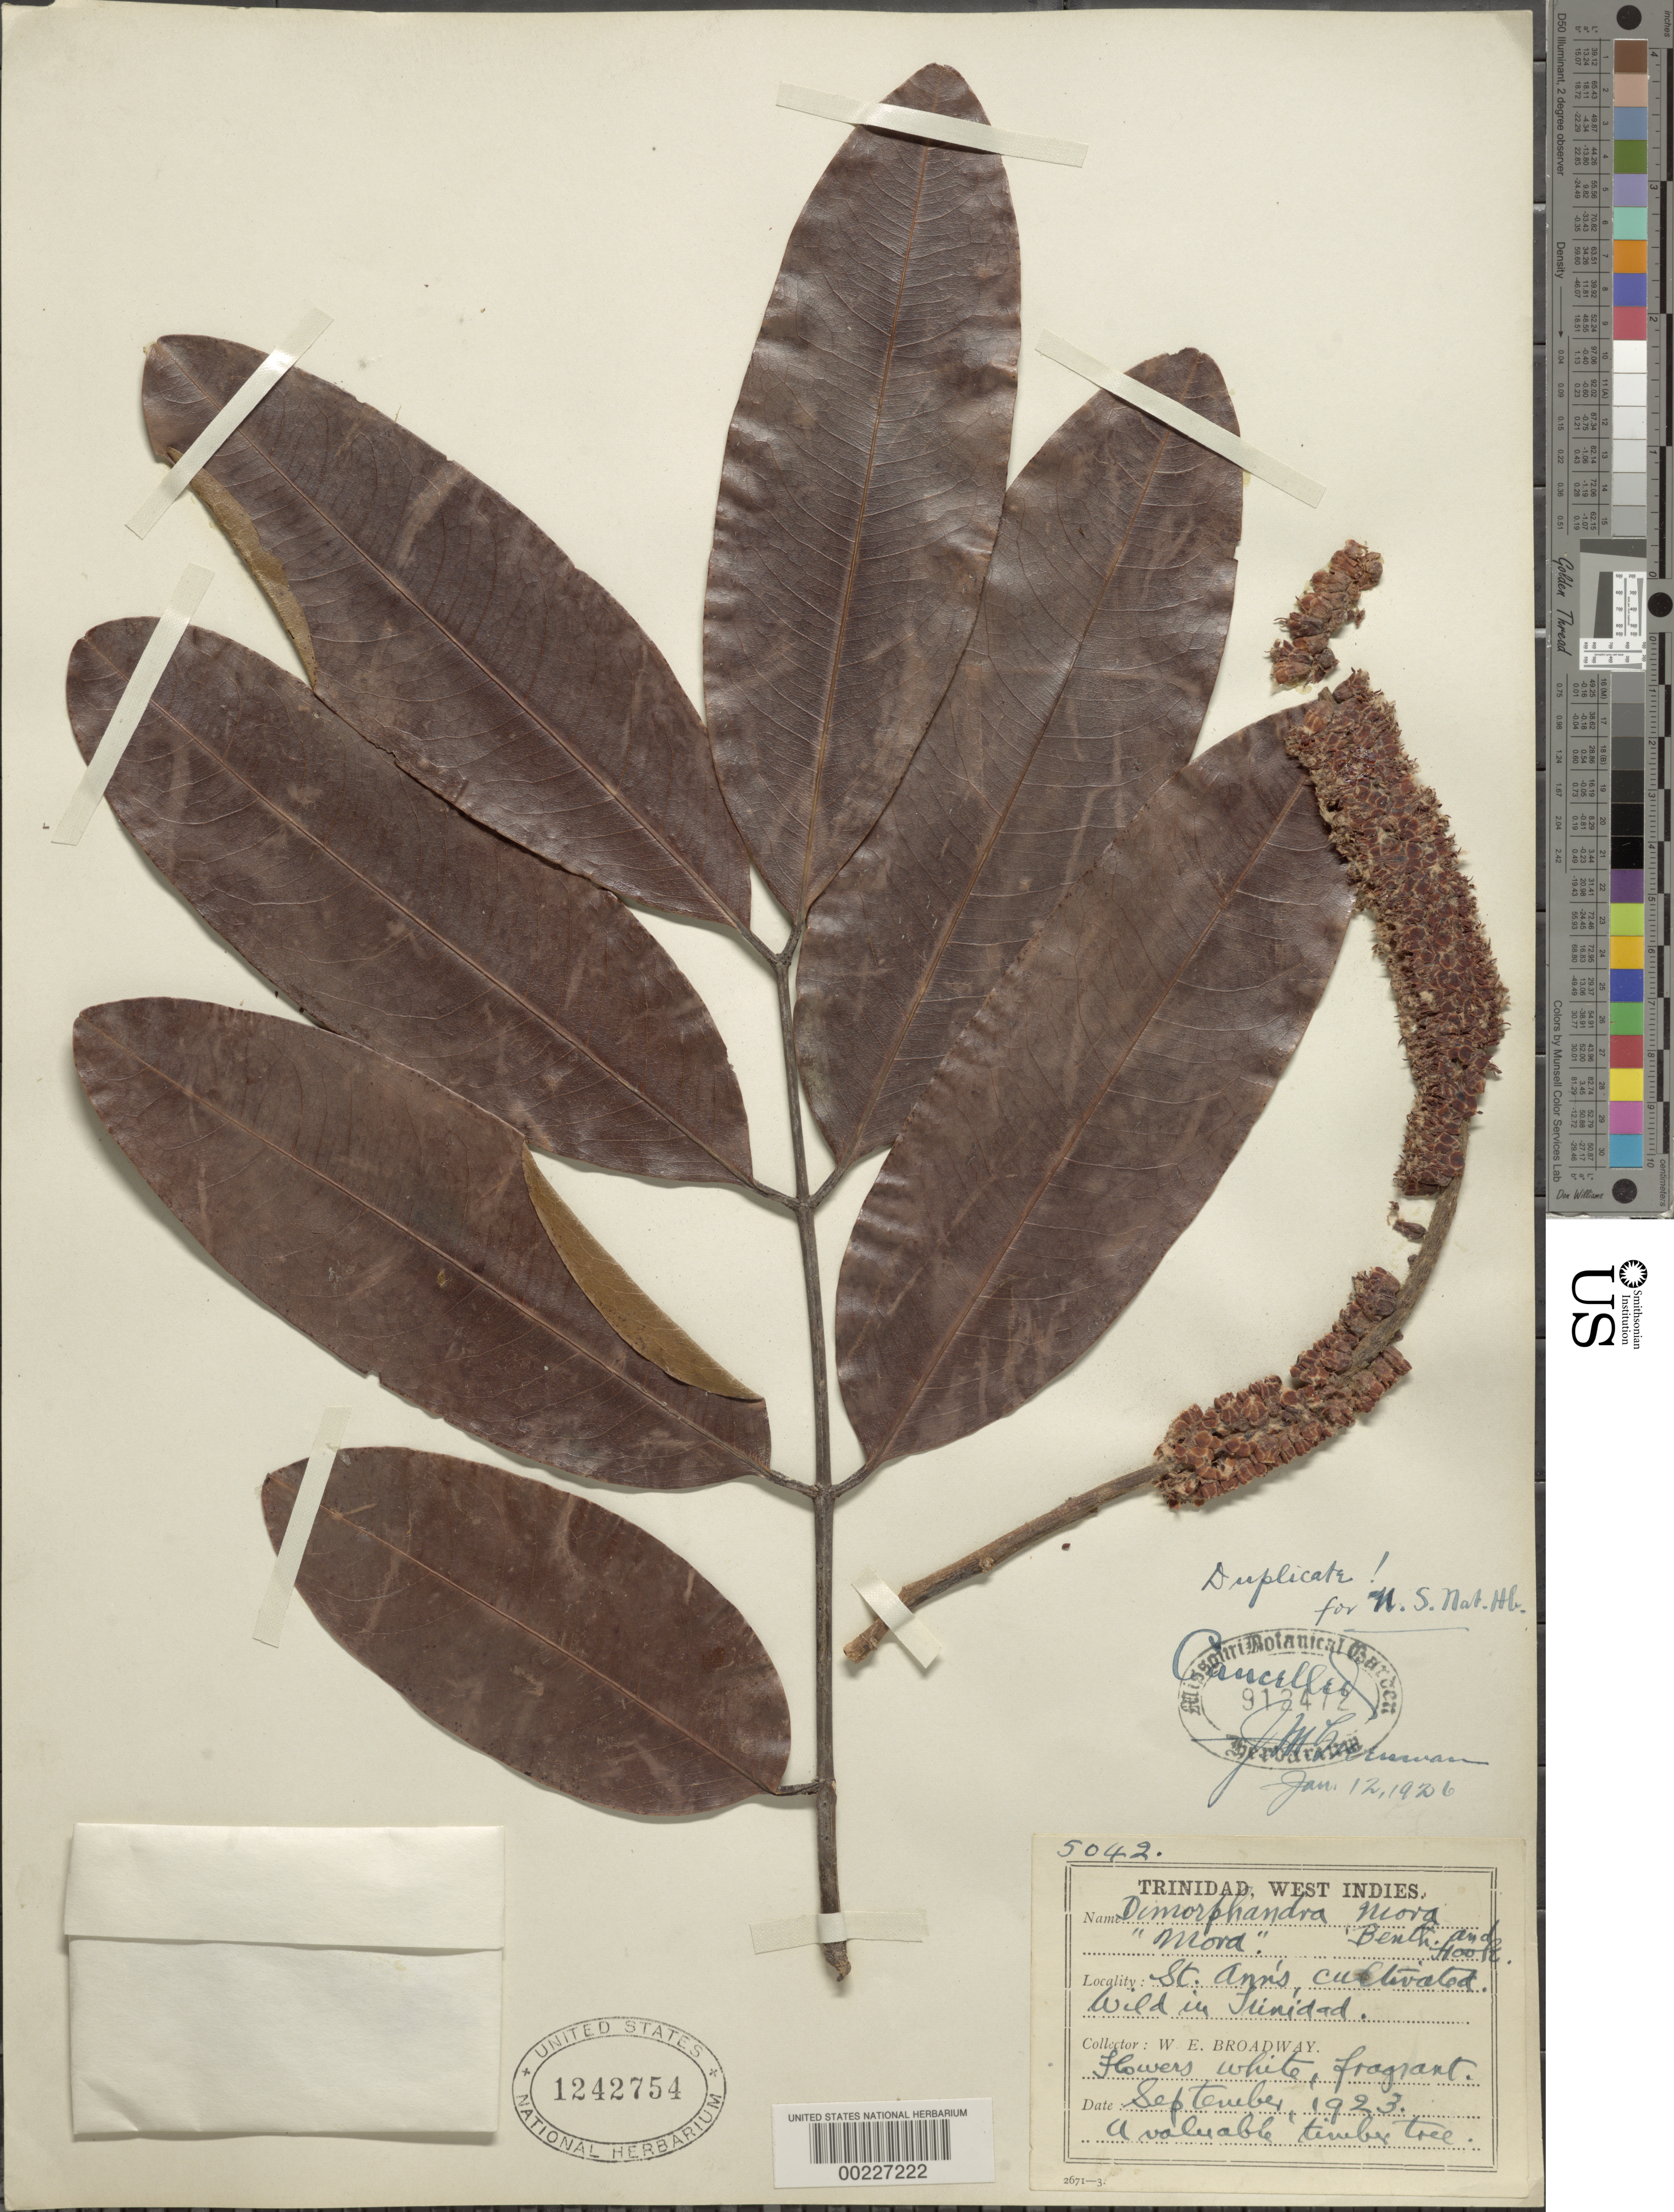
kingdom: Plantae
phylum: Tracheophyta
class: Magnoliopsida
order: Fabales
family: Fabaceae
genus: Mora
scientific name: Mora excelsa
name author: Benth.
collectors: W. E. Broadway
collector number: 5042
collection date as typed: Sep 1923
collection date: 1923-09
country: Trinidad and Tobago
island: Trinidad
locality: St. ann's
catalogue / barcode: US 1242754